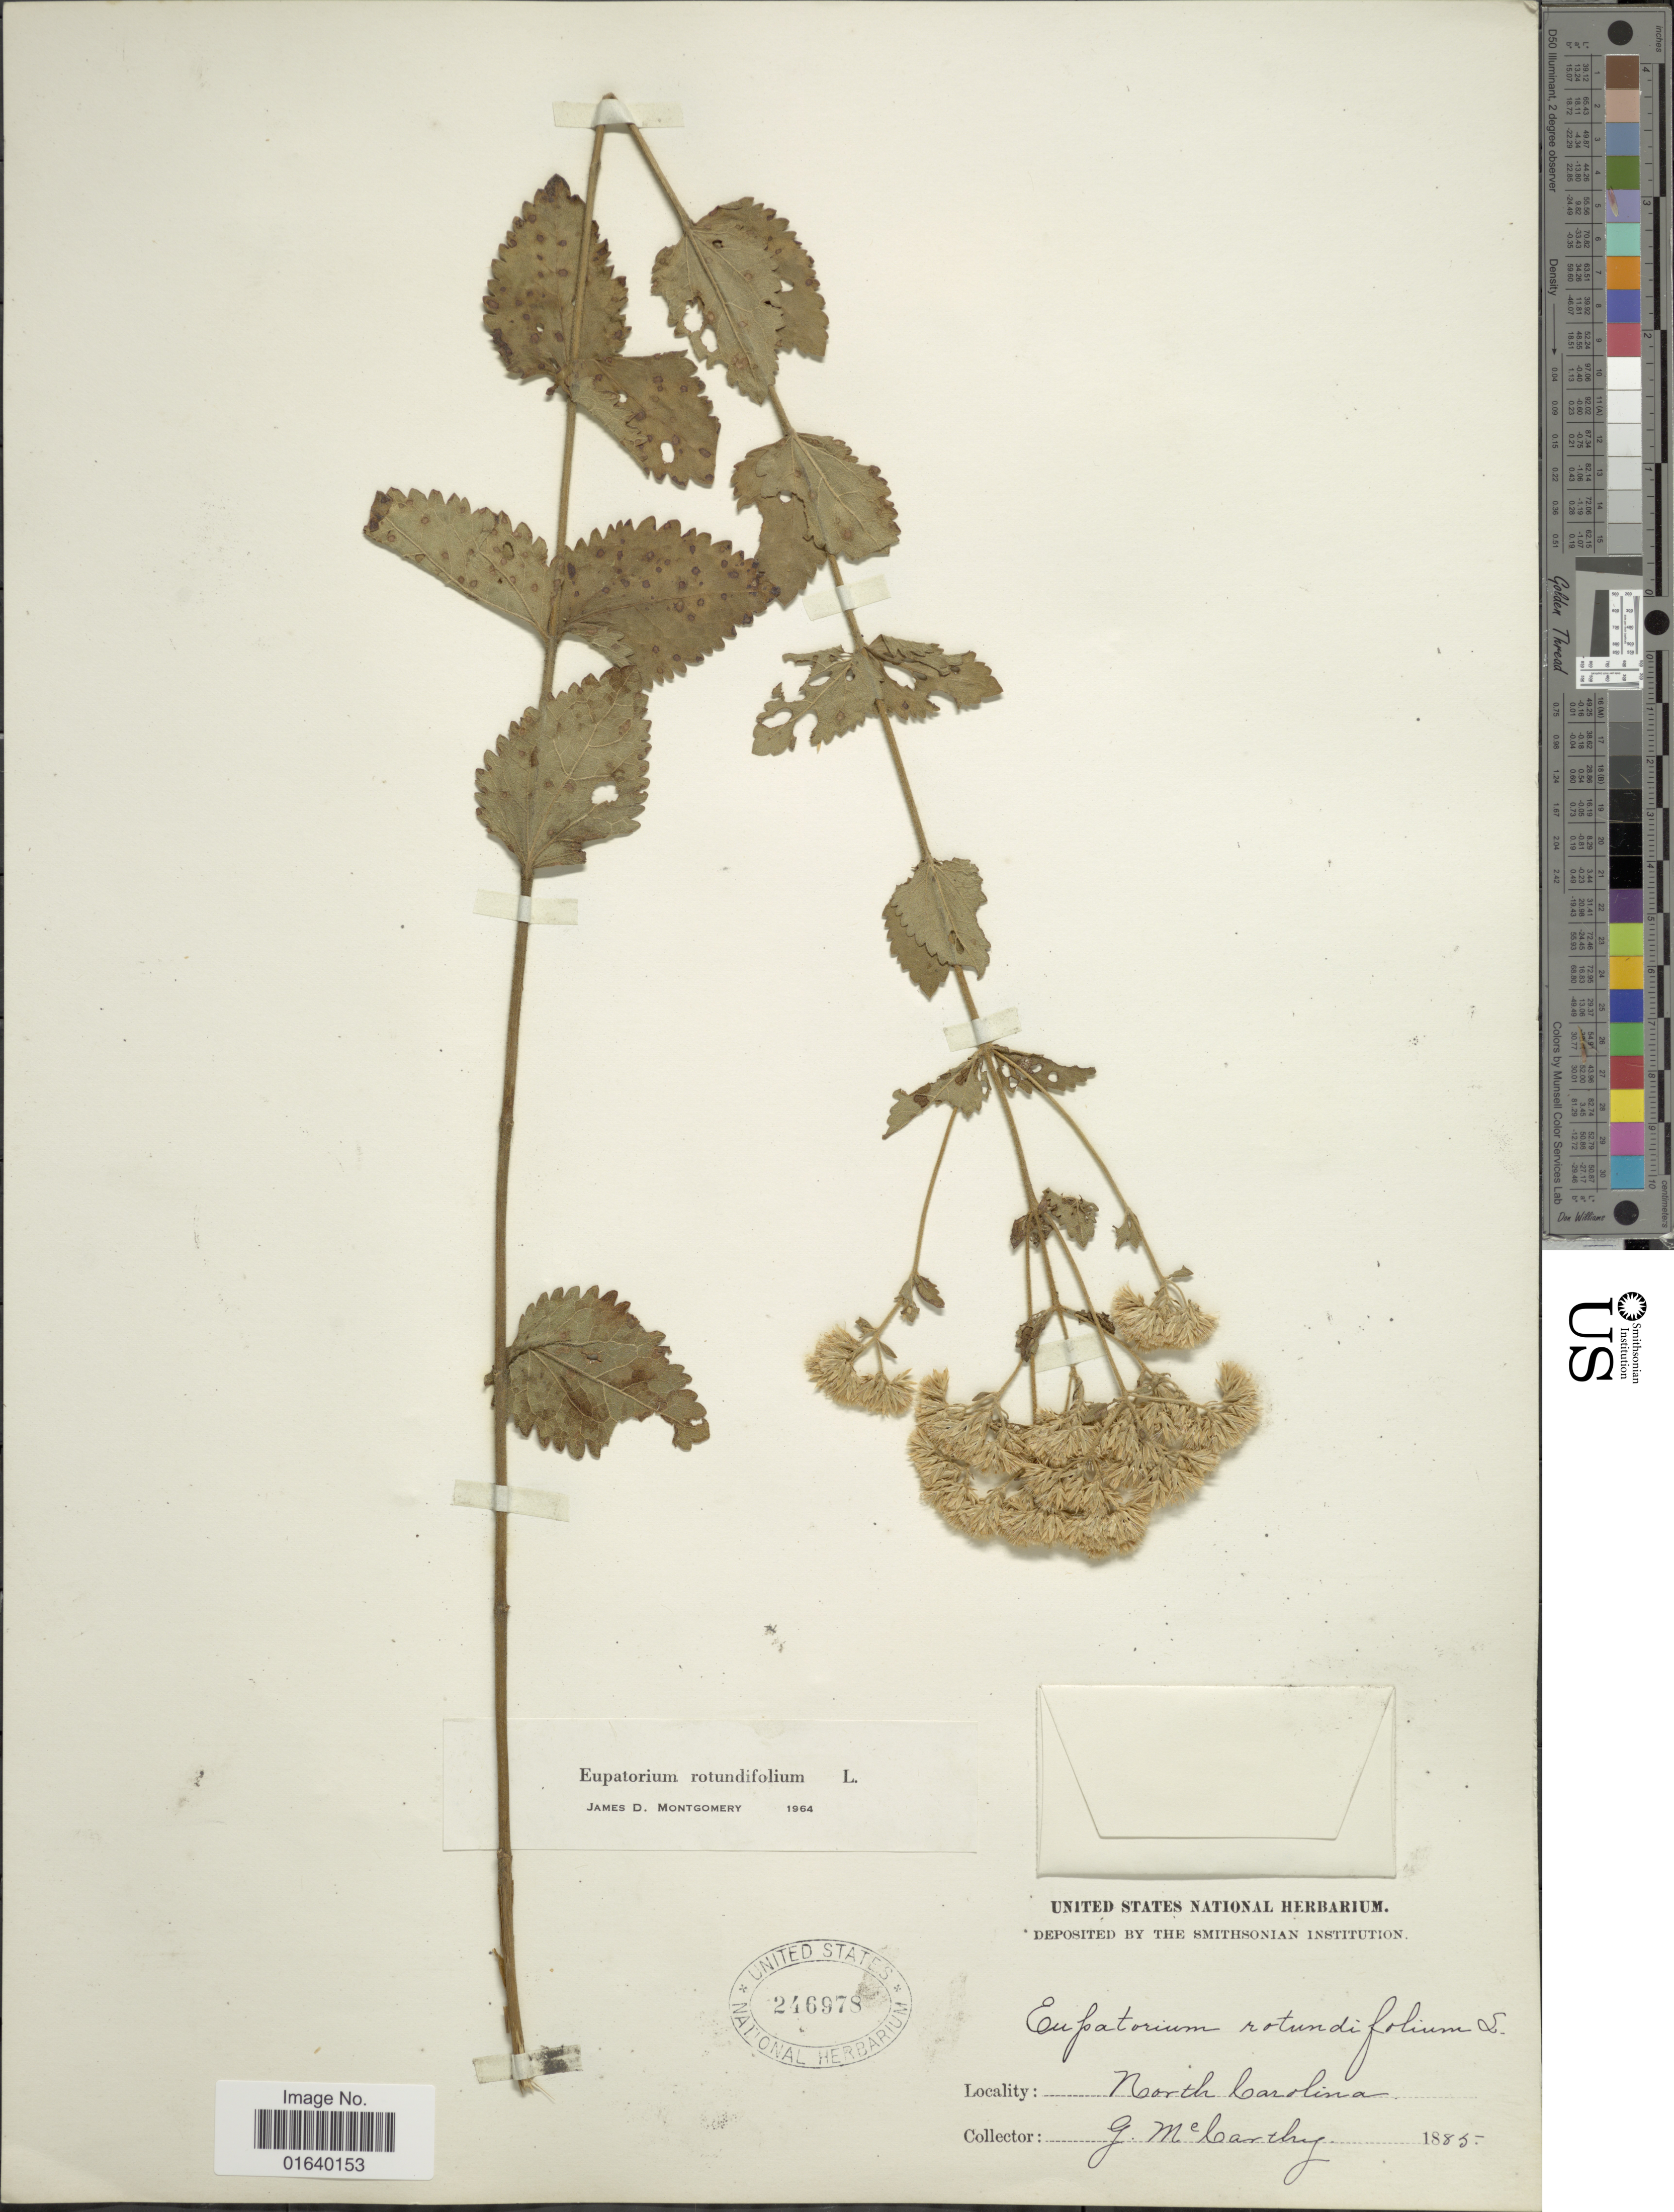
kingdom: Plantae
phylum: Tracheophyta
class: Magnoliopsida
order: Asterales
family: Asteraceae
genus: Eupatorium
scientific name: Eupatorium rotundifolium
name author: L.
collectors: G. M. McCarthy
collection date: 1855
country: United States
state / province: North Carolina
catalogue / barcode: US 246978